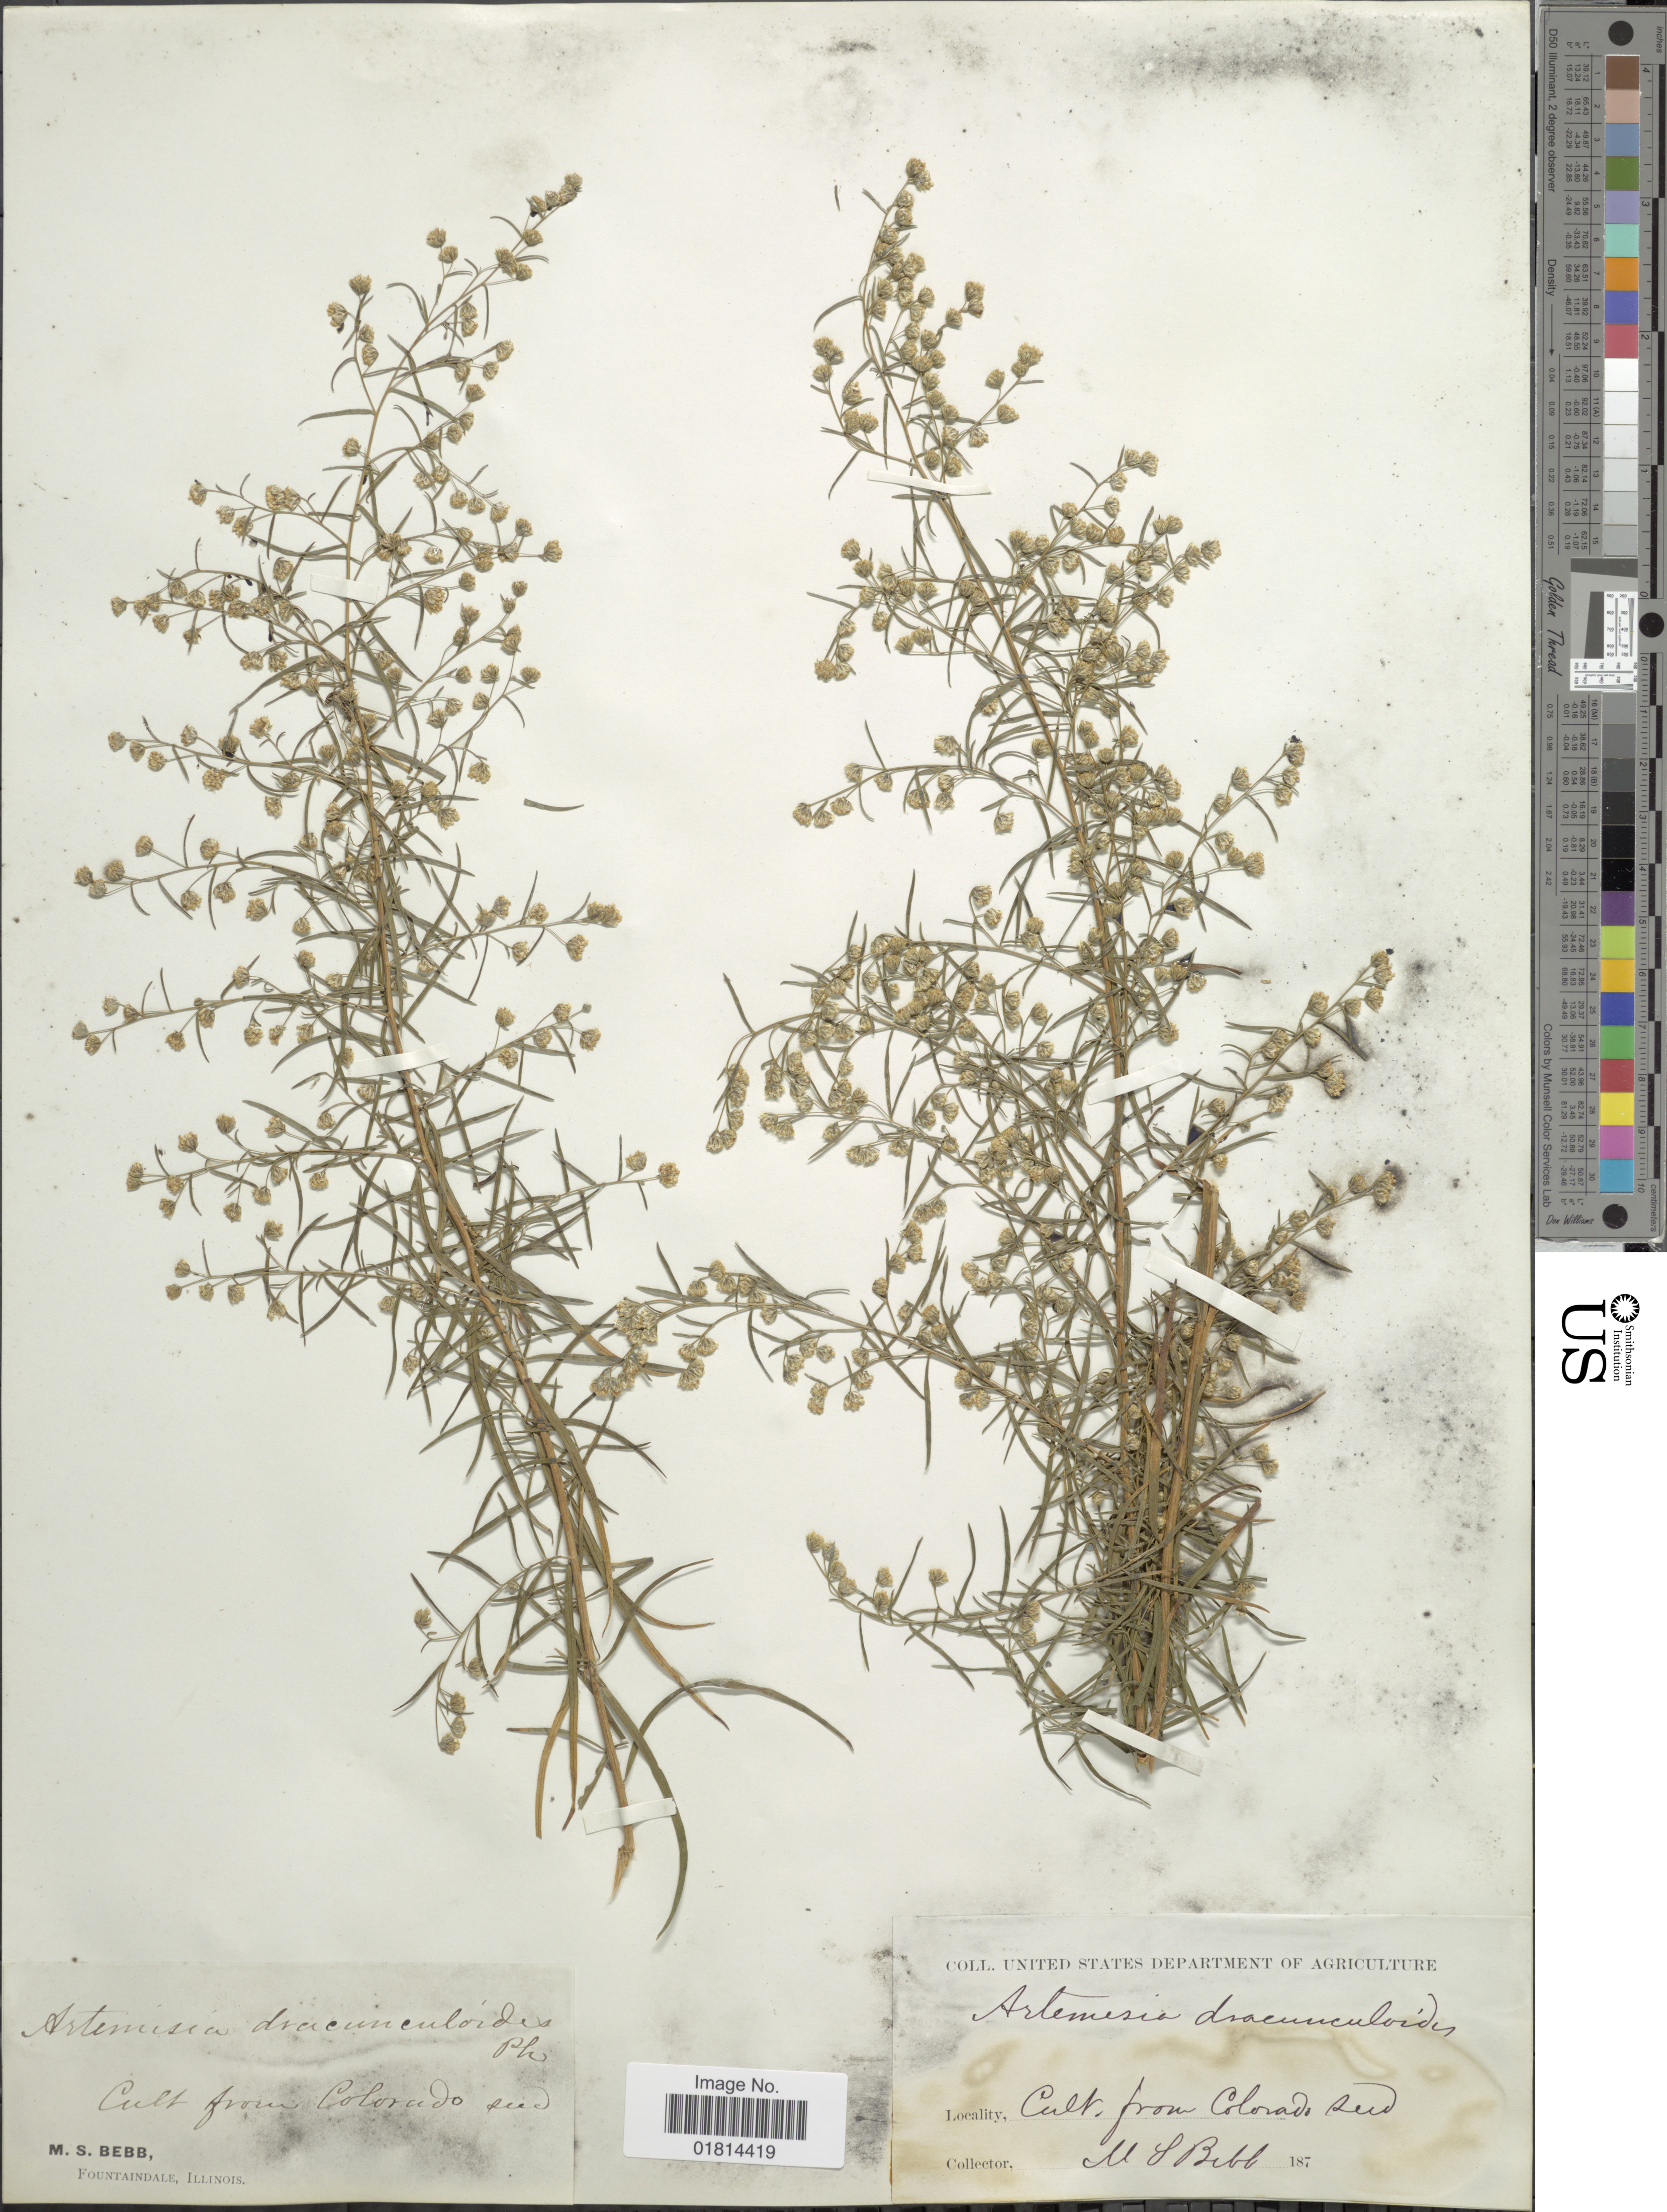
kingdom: Plantae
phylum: Tracheophyta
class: Magnoliopsida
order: Asterales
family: Asteraceae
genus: Artemisia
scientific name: Artemisia aromatica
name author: A. Nelson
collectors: M. Bebb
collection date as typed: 187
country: United States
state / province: Colorado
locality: Cult from Colorado seed